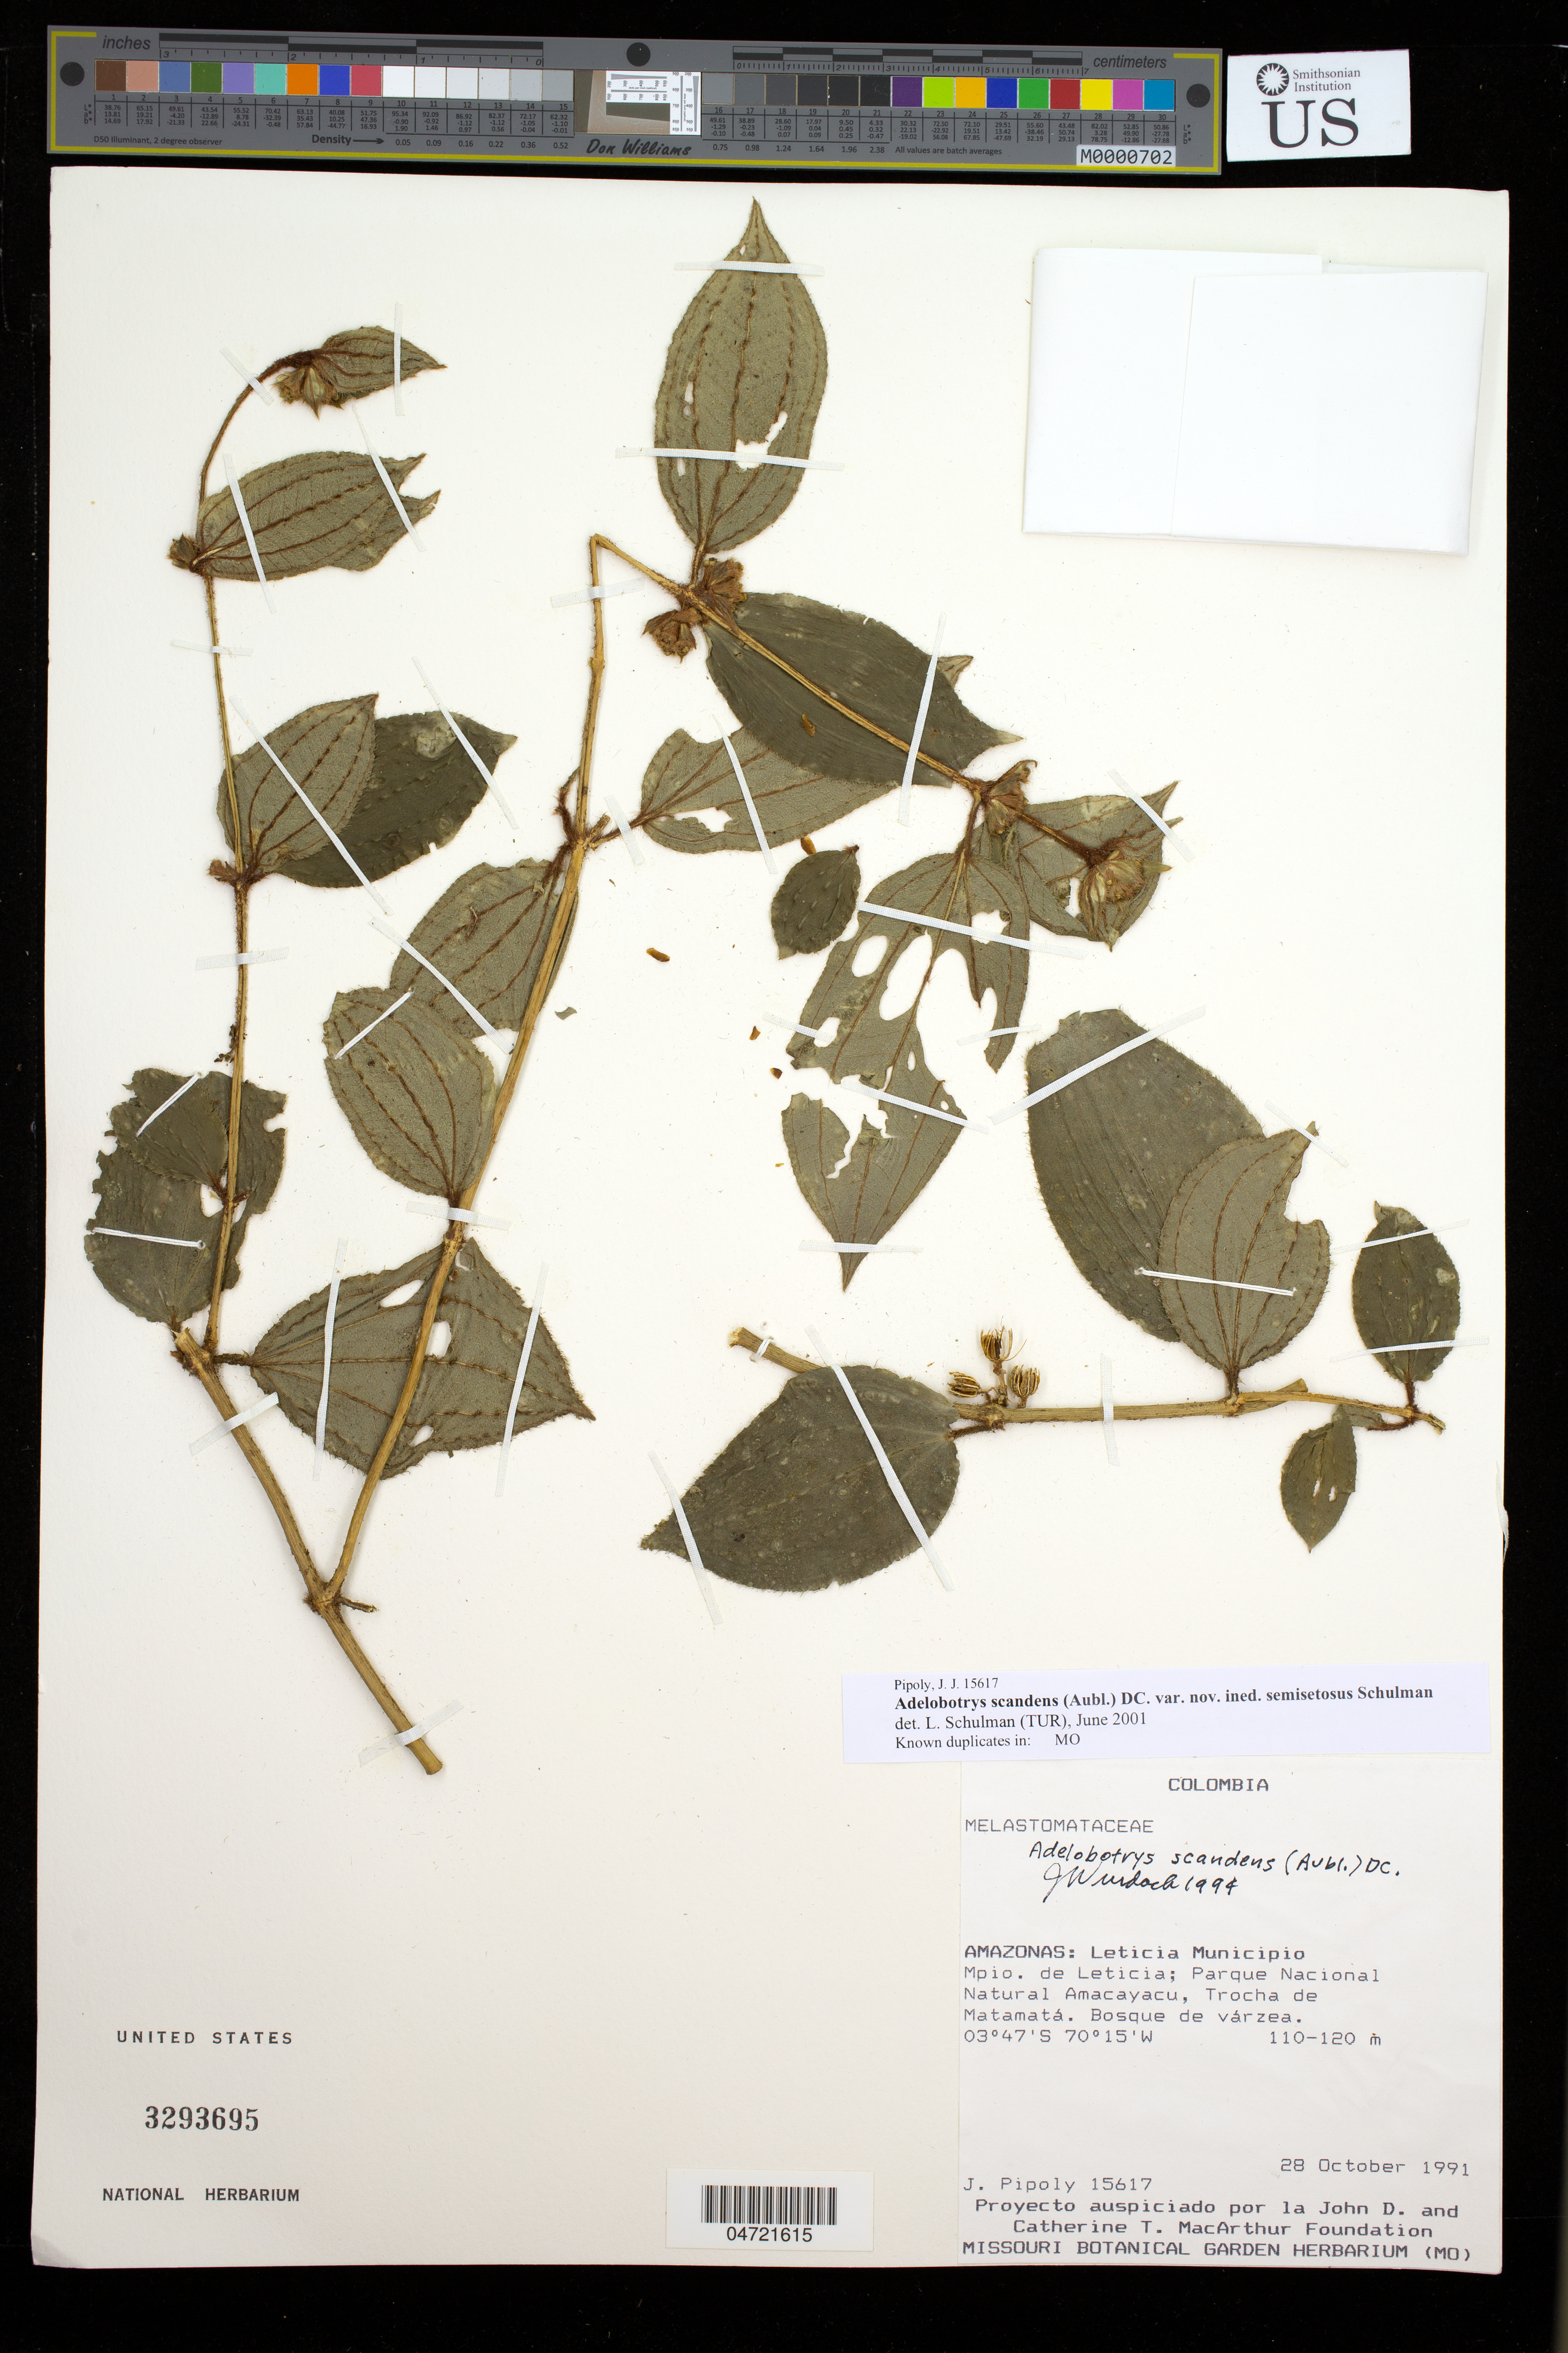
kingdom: Plantae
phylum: Tracheophyta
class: Magnoliopsida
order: Myrtales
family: Melastomataceae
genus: Adelobotrys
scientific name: Adelobotrys scandens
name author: (Aubl.) DC.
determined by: Schulman, Leif, (TUR), University of Turku (FINLAND)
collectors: J. J. Pipoly & J. C. Murillo-A.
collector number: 15617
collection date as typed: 28 Oct 1991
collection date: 1991-10-28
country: Colombia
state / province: Amazônas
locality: Mpio. de Leticia, Parque Nacional Natural Amacayacu, trocha de Matamatá a Amacayacu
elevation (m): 110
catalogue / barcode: US 3293695